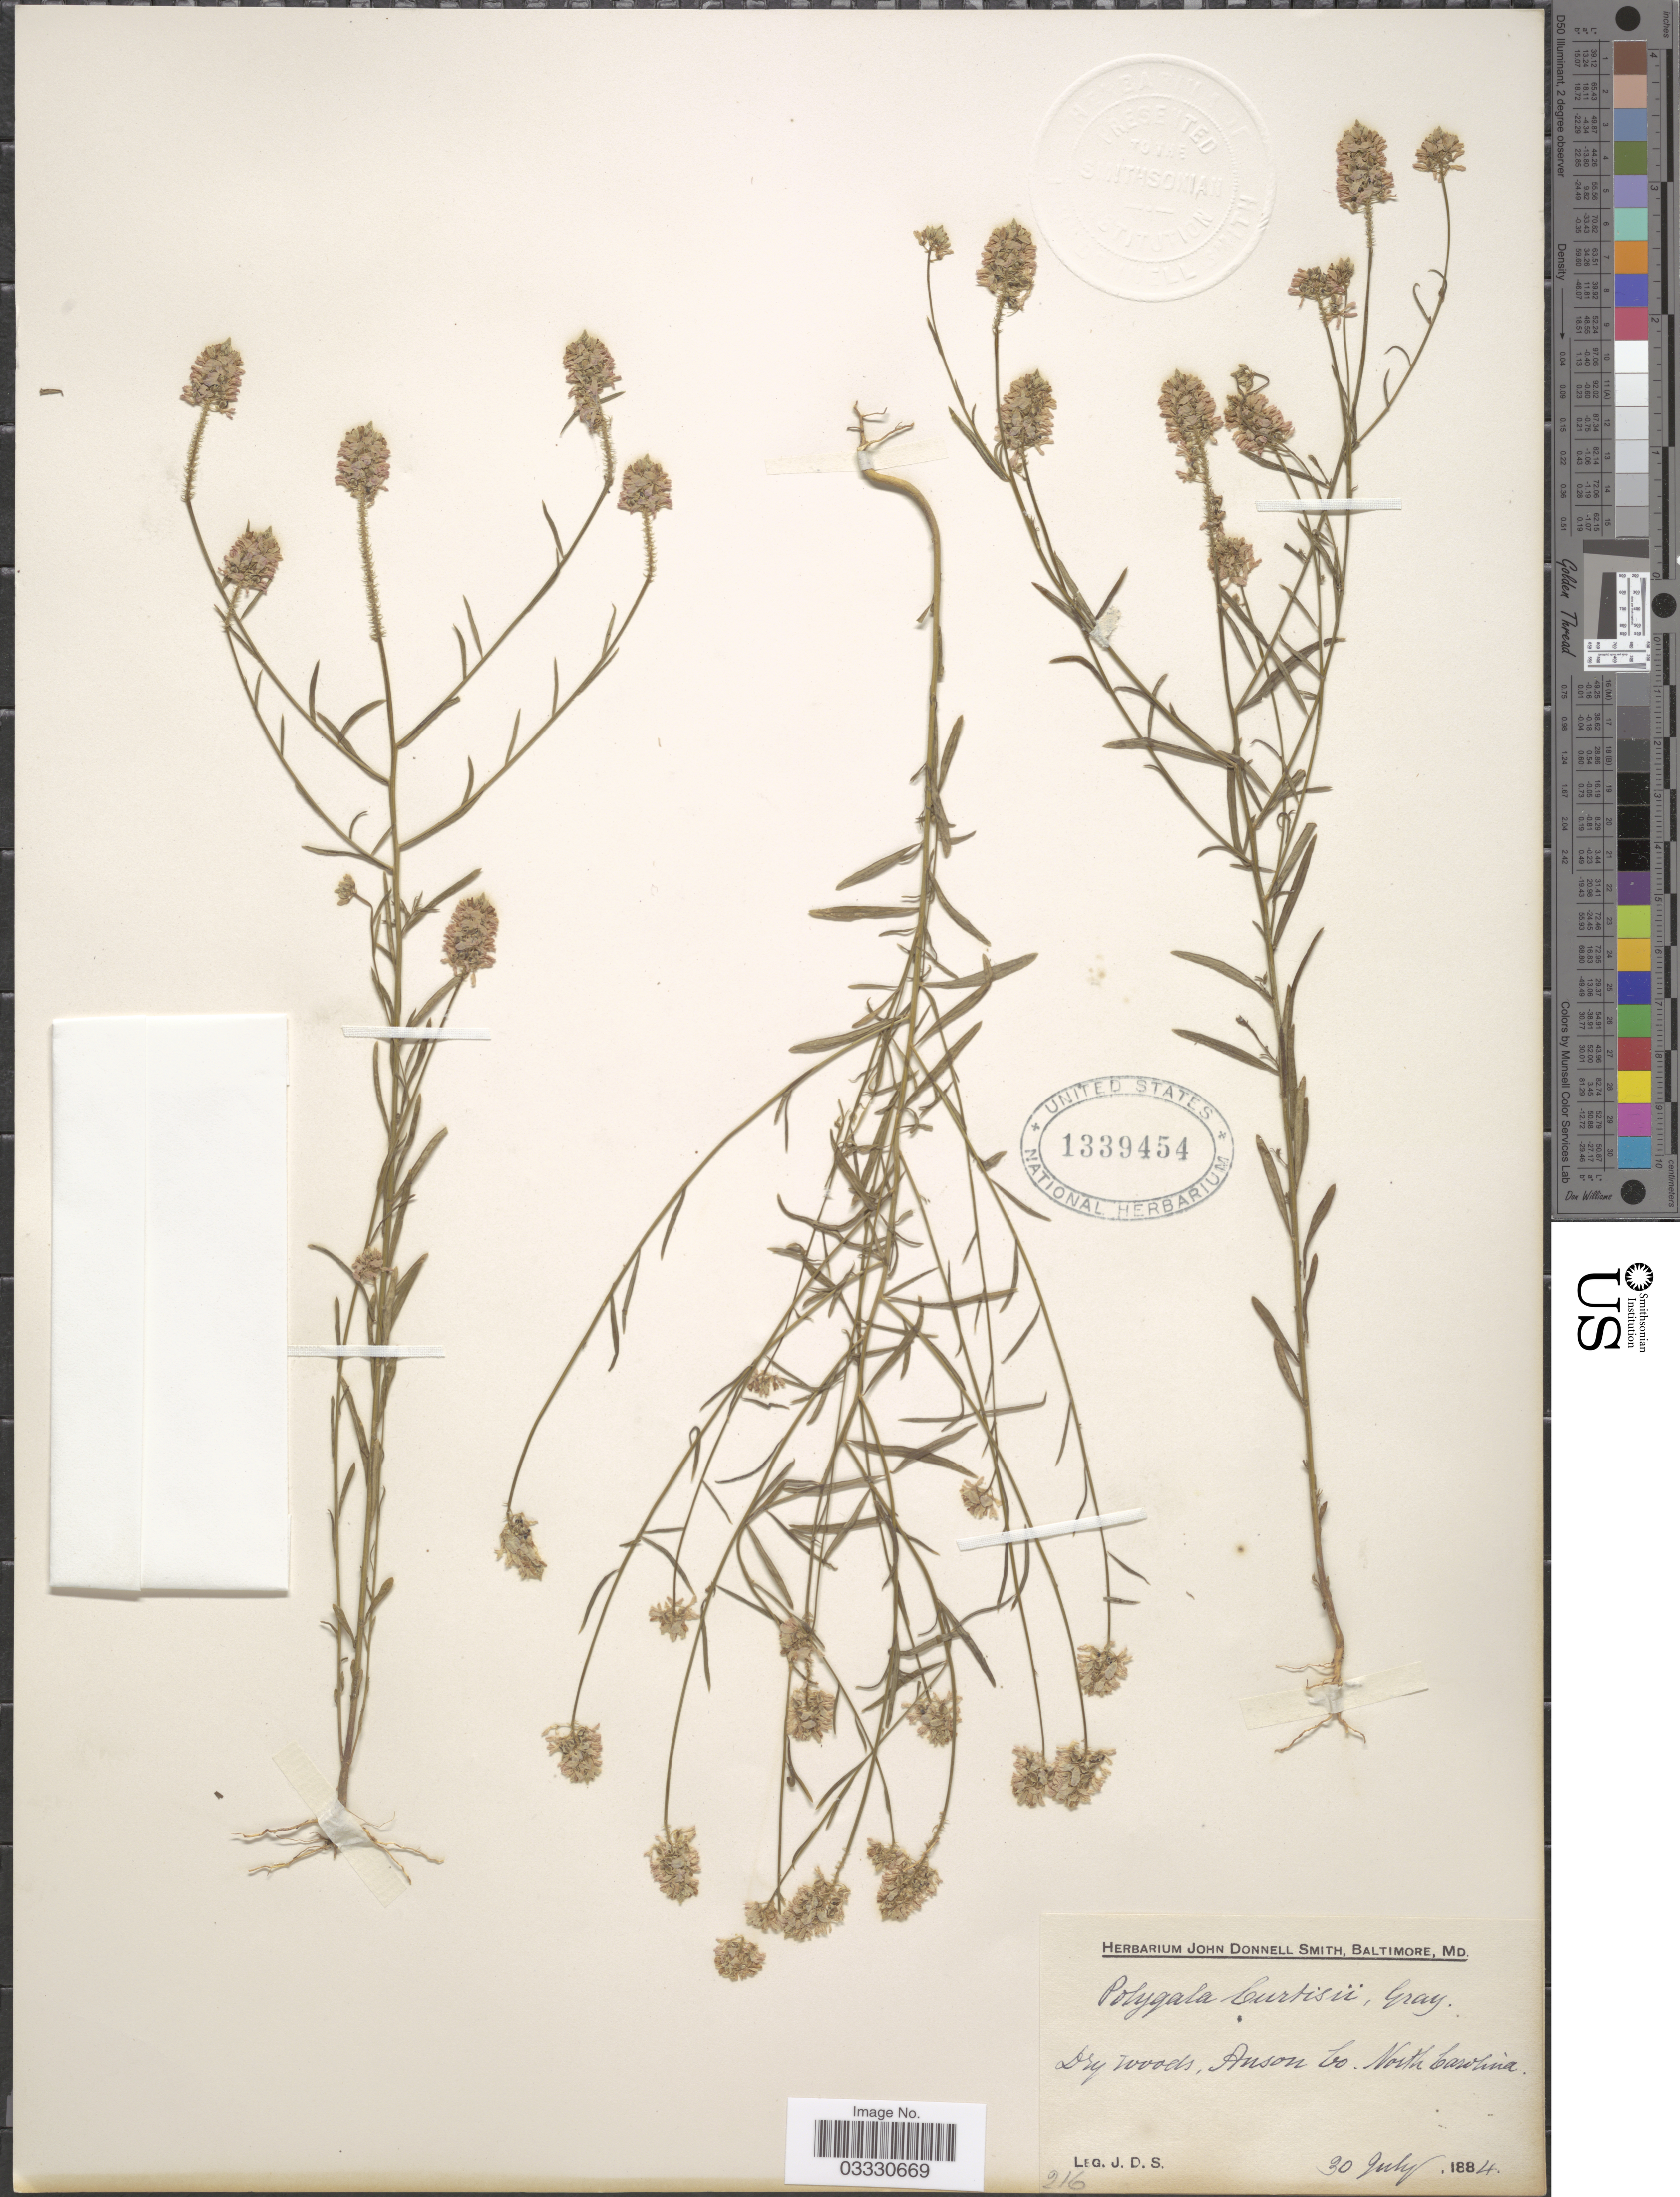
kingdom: Plantae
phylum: Tracheophyta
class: Magnoliopsida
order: Fabales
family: Polygalaceae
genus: Polygala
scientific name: Polygala curtissii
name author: A. Gray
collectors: J. Donnell Smith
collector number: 216?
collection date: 1884-07-30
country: United States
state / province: North Carolina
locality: Dry woods, Anson Co.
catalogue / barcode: US 1339454